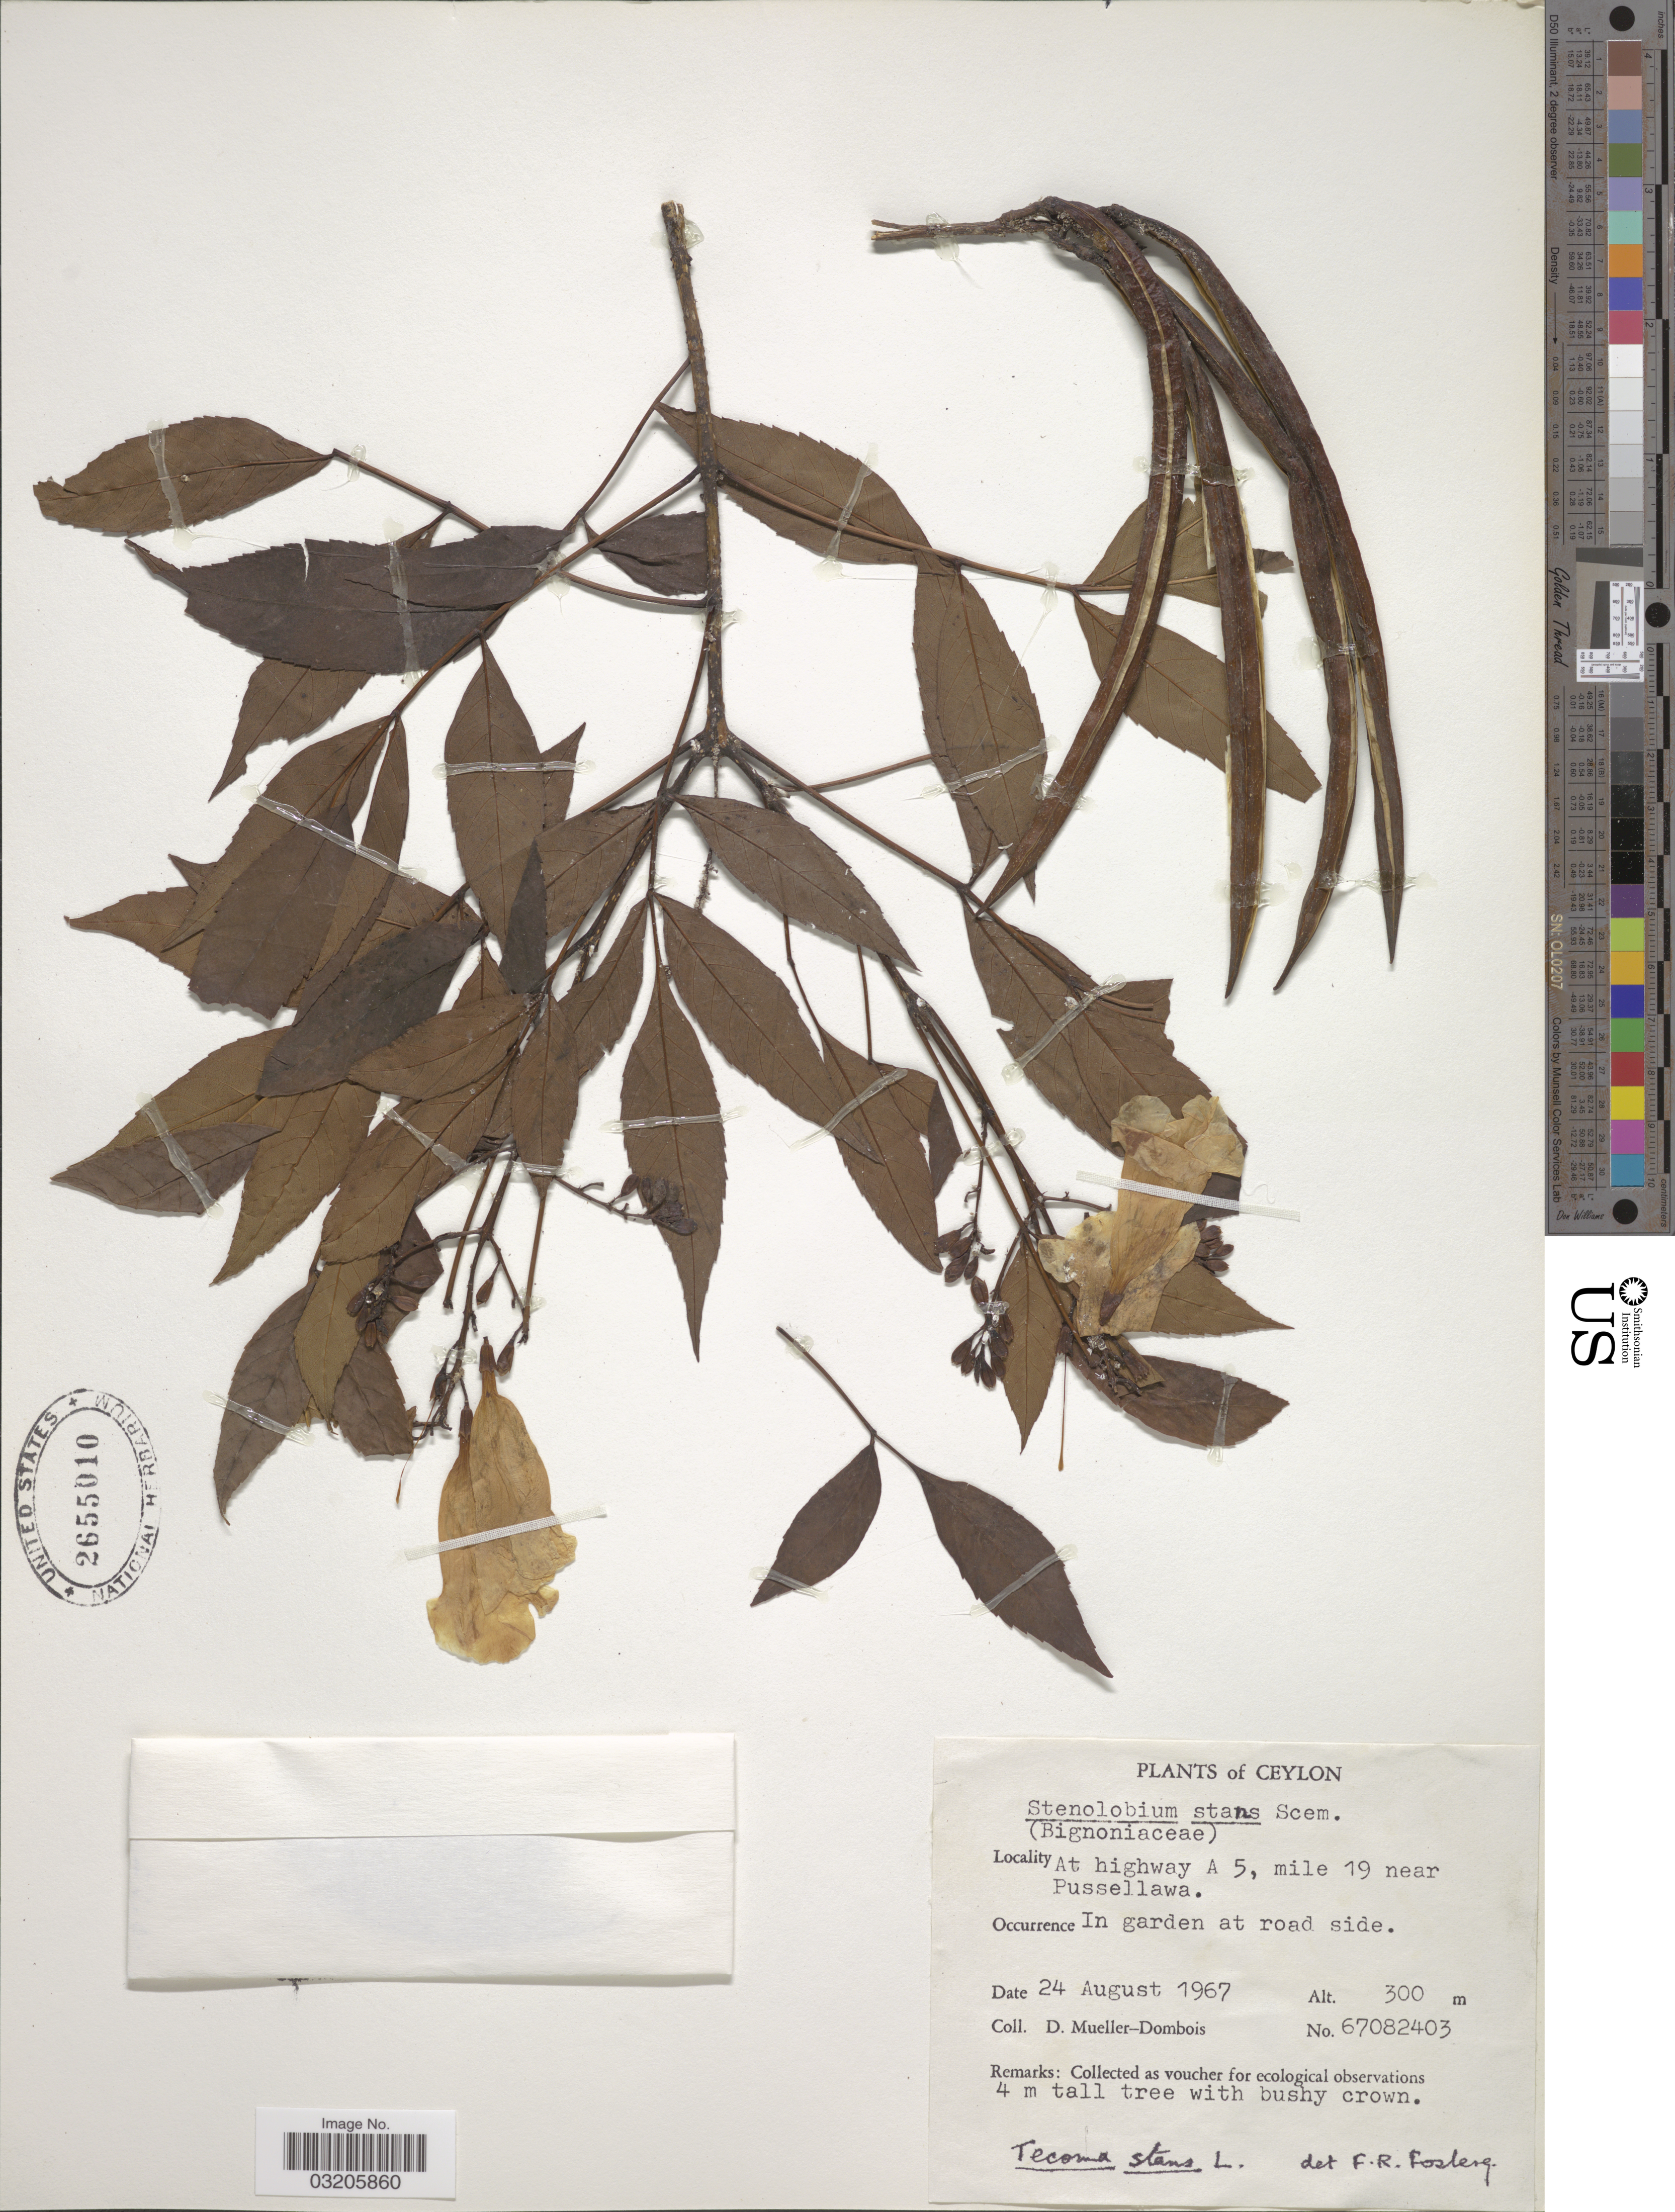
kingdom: Plantae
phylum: Tracheophyta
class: Magnoliopsida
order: Lamiales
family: Bignoniaceae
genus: Tecoma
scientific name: Tecoma stans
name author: (L.) Juss. ex Kunth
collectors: D. Mueller-Dombois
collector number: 67082403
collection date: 1967-12-24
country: Sri Lanka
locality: Ceylon. At highway A 5, mile 19 near Pussellawa. In garden at roadside.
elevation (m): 300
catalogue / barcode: US 2655010